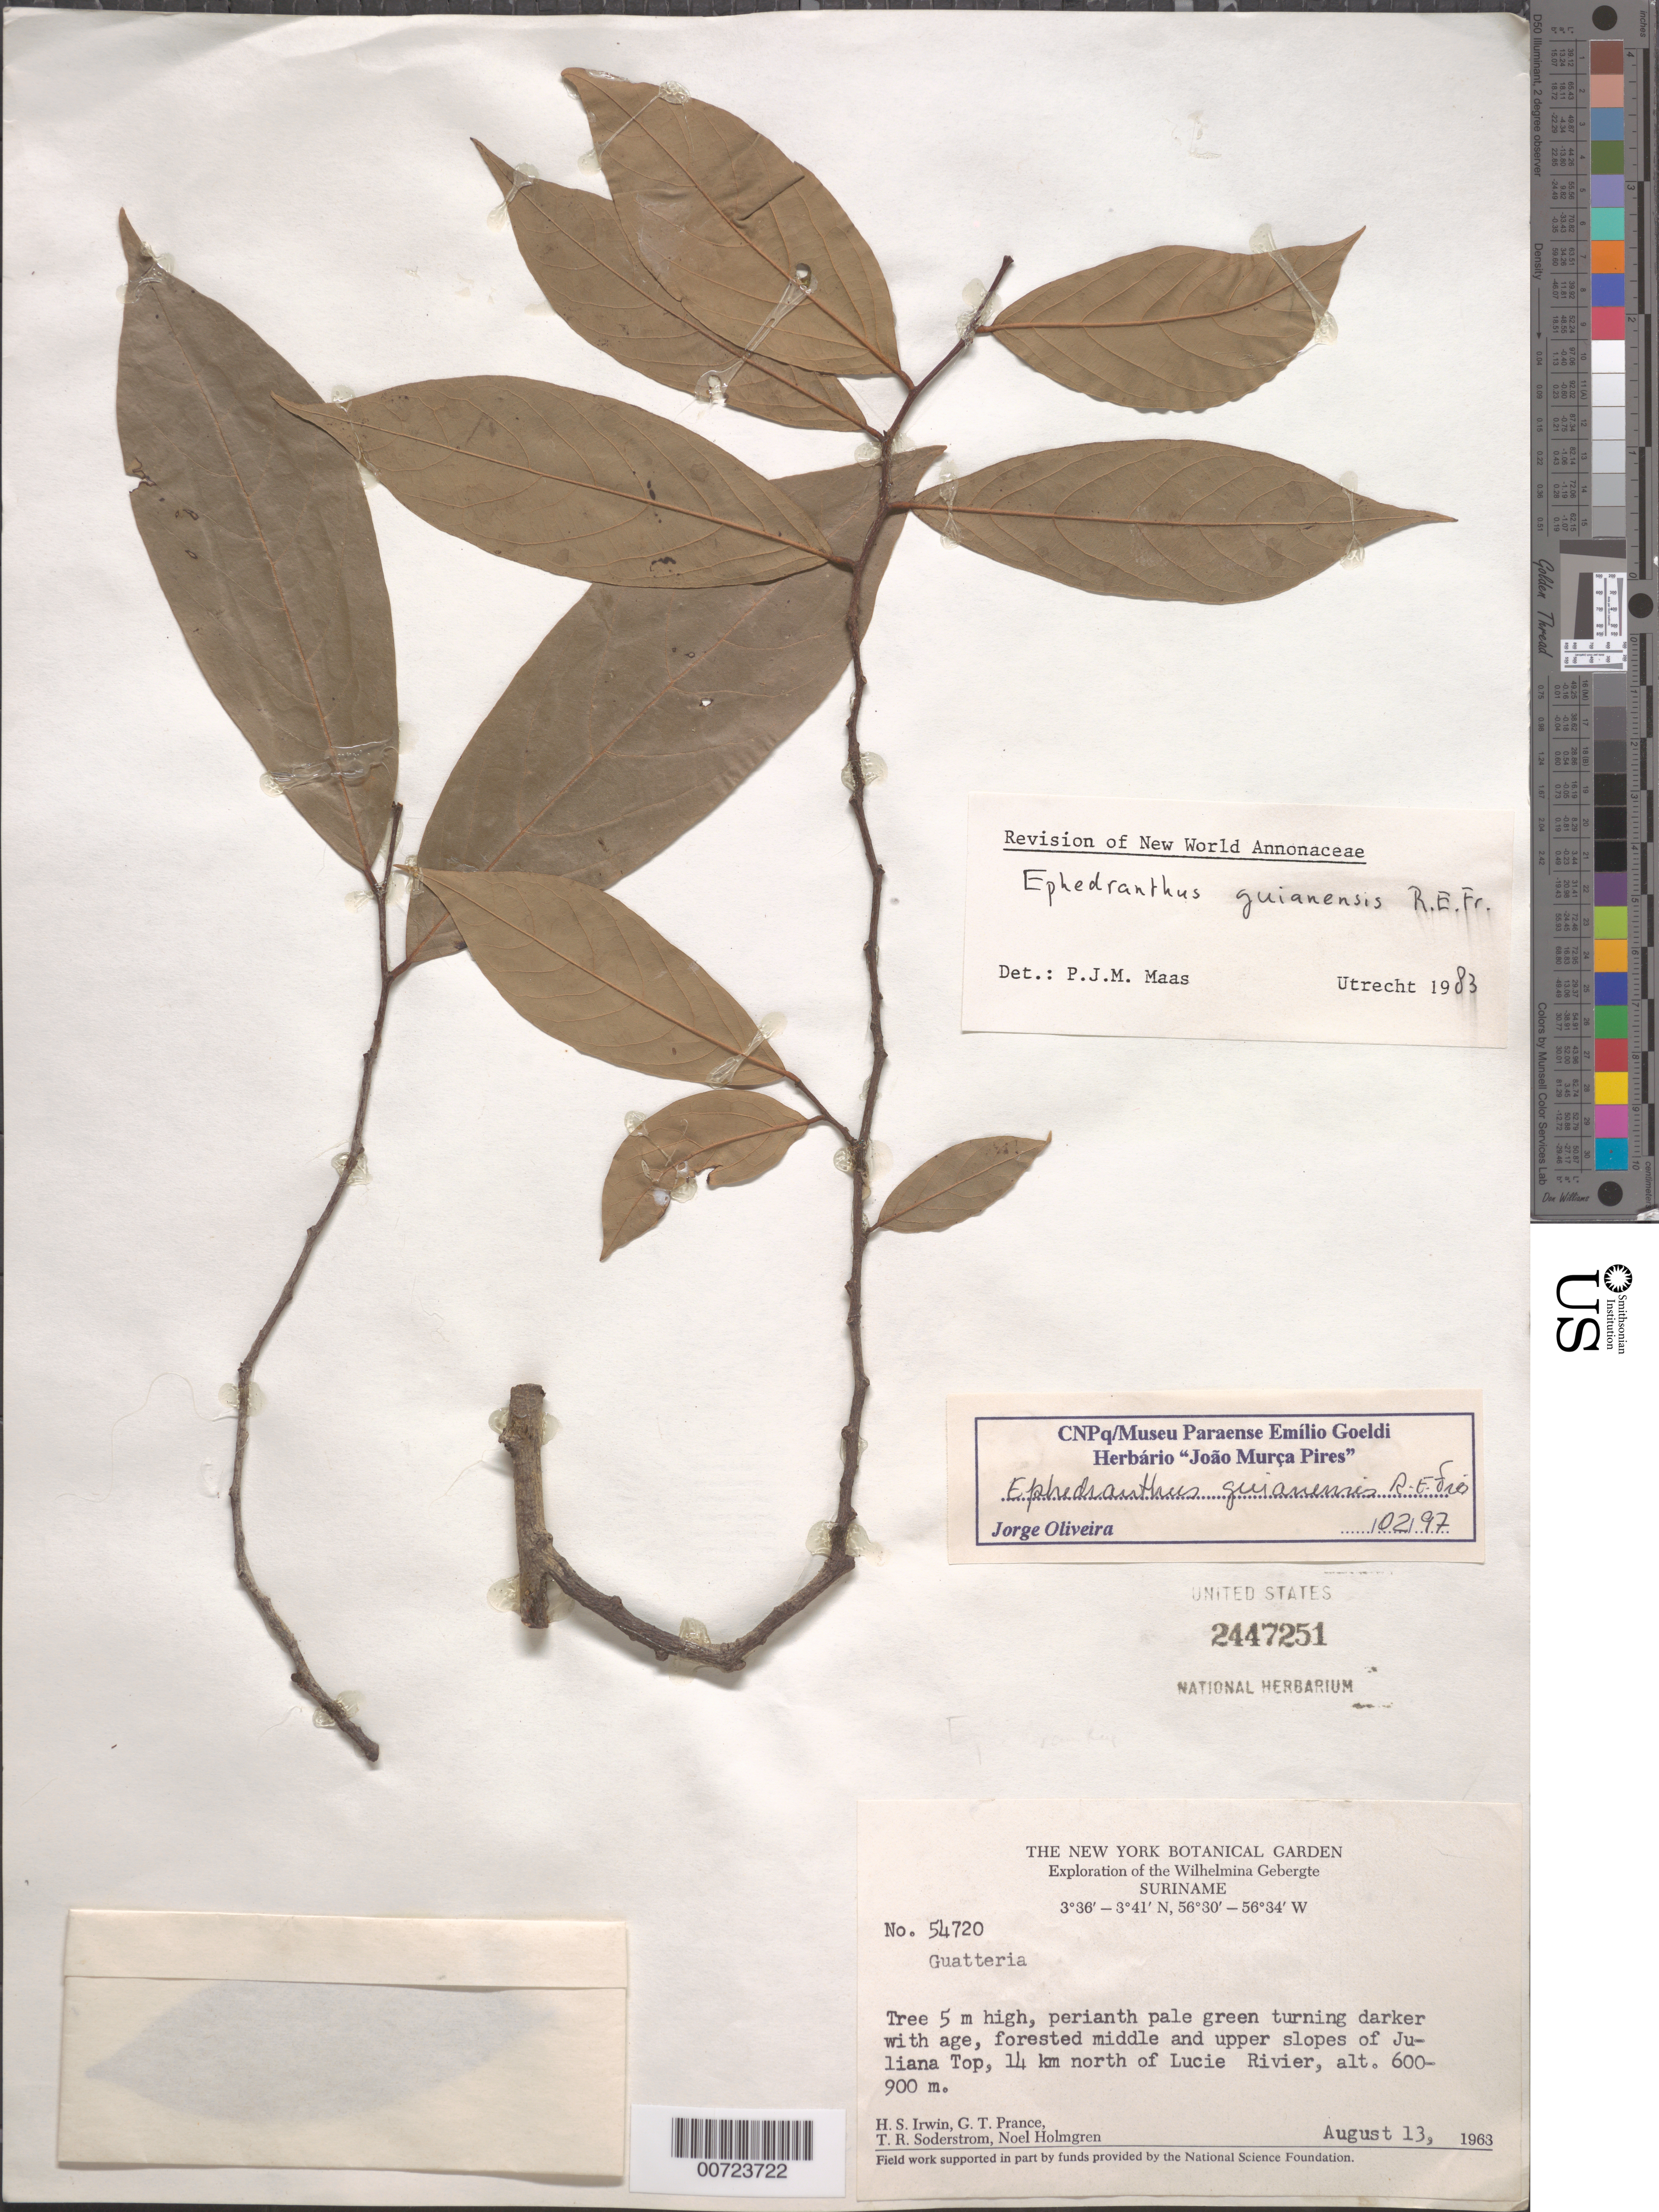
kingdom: Plantae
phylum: Tracheophyta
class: Magnoliopsida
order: Magnoliales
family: Annonaceae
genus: Ephedranthus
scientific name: Ephedranthus guianensis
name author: R.E. Fr.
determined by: Oliveira, J.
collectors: H. Irwin, G. T. Prance, T. R. Soderstrom & N. H. Holmgren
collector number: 54720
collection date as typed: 13-Aug-63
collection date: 1963-08-13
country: Suriname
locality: Juliana Top, 14 km N of Lucie R., Wilhelmina Gebergte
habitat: Forested middle and upper slopes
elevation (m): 600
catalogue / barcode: US 2447251